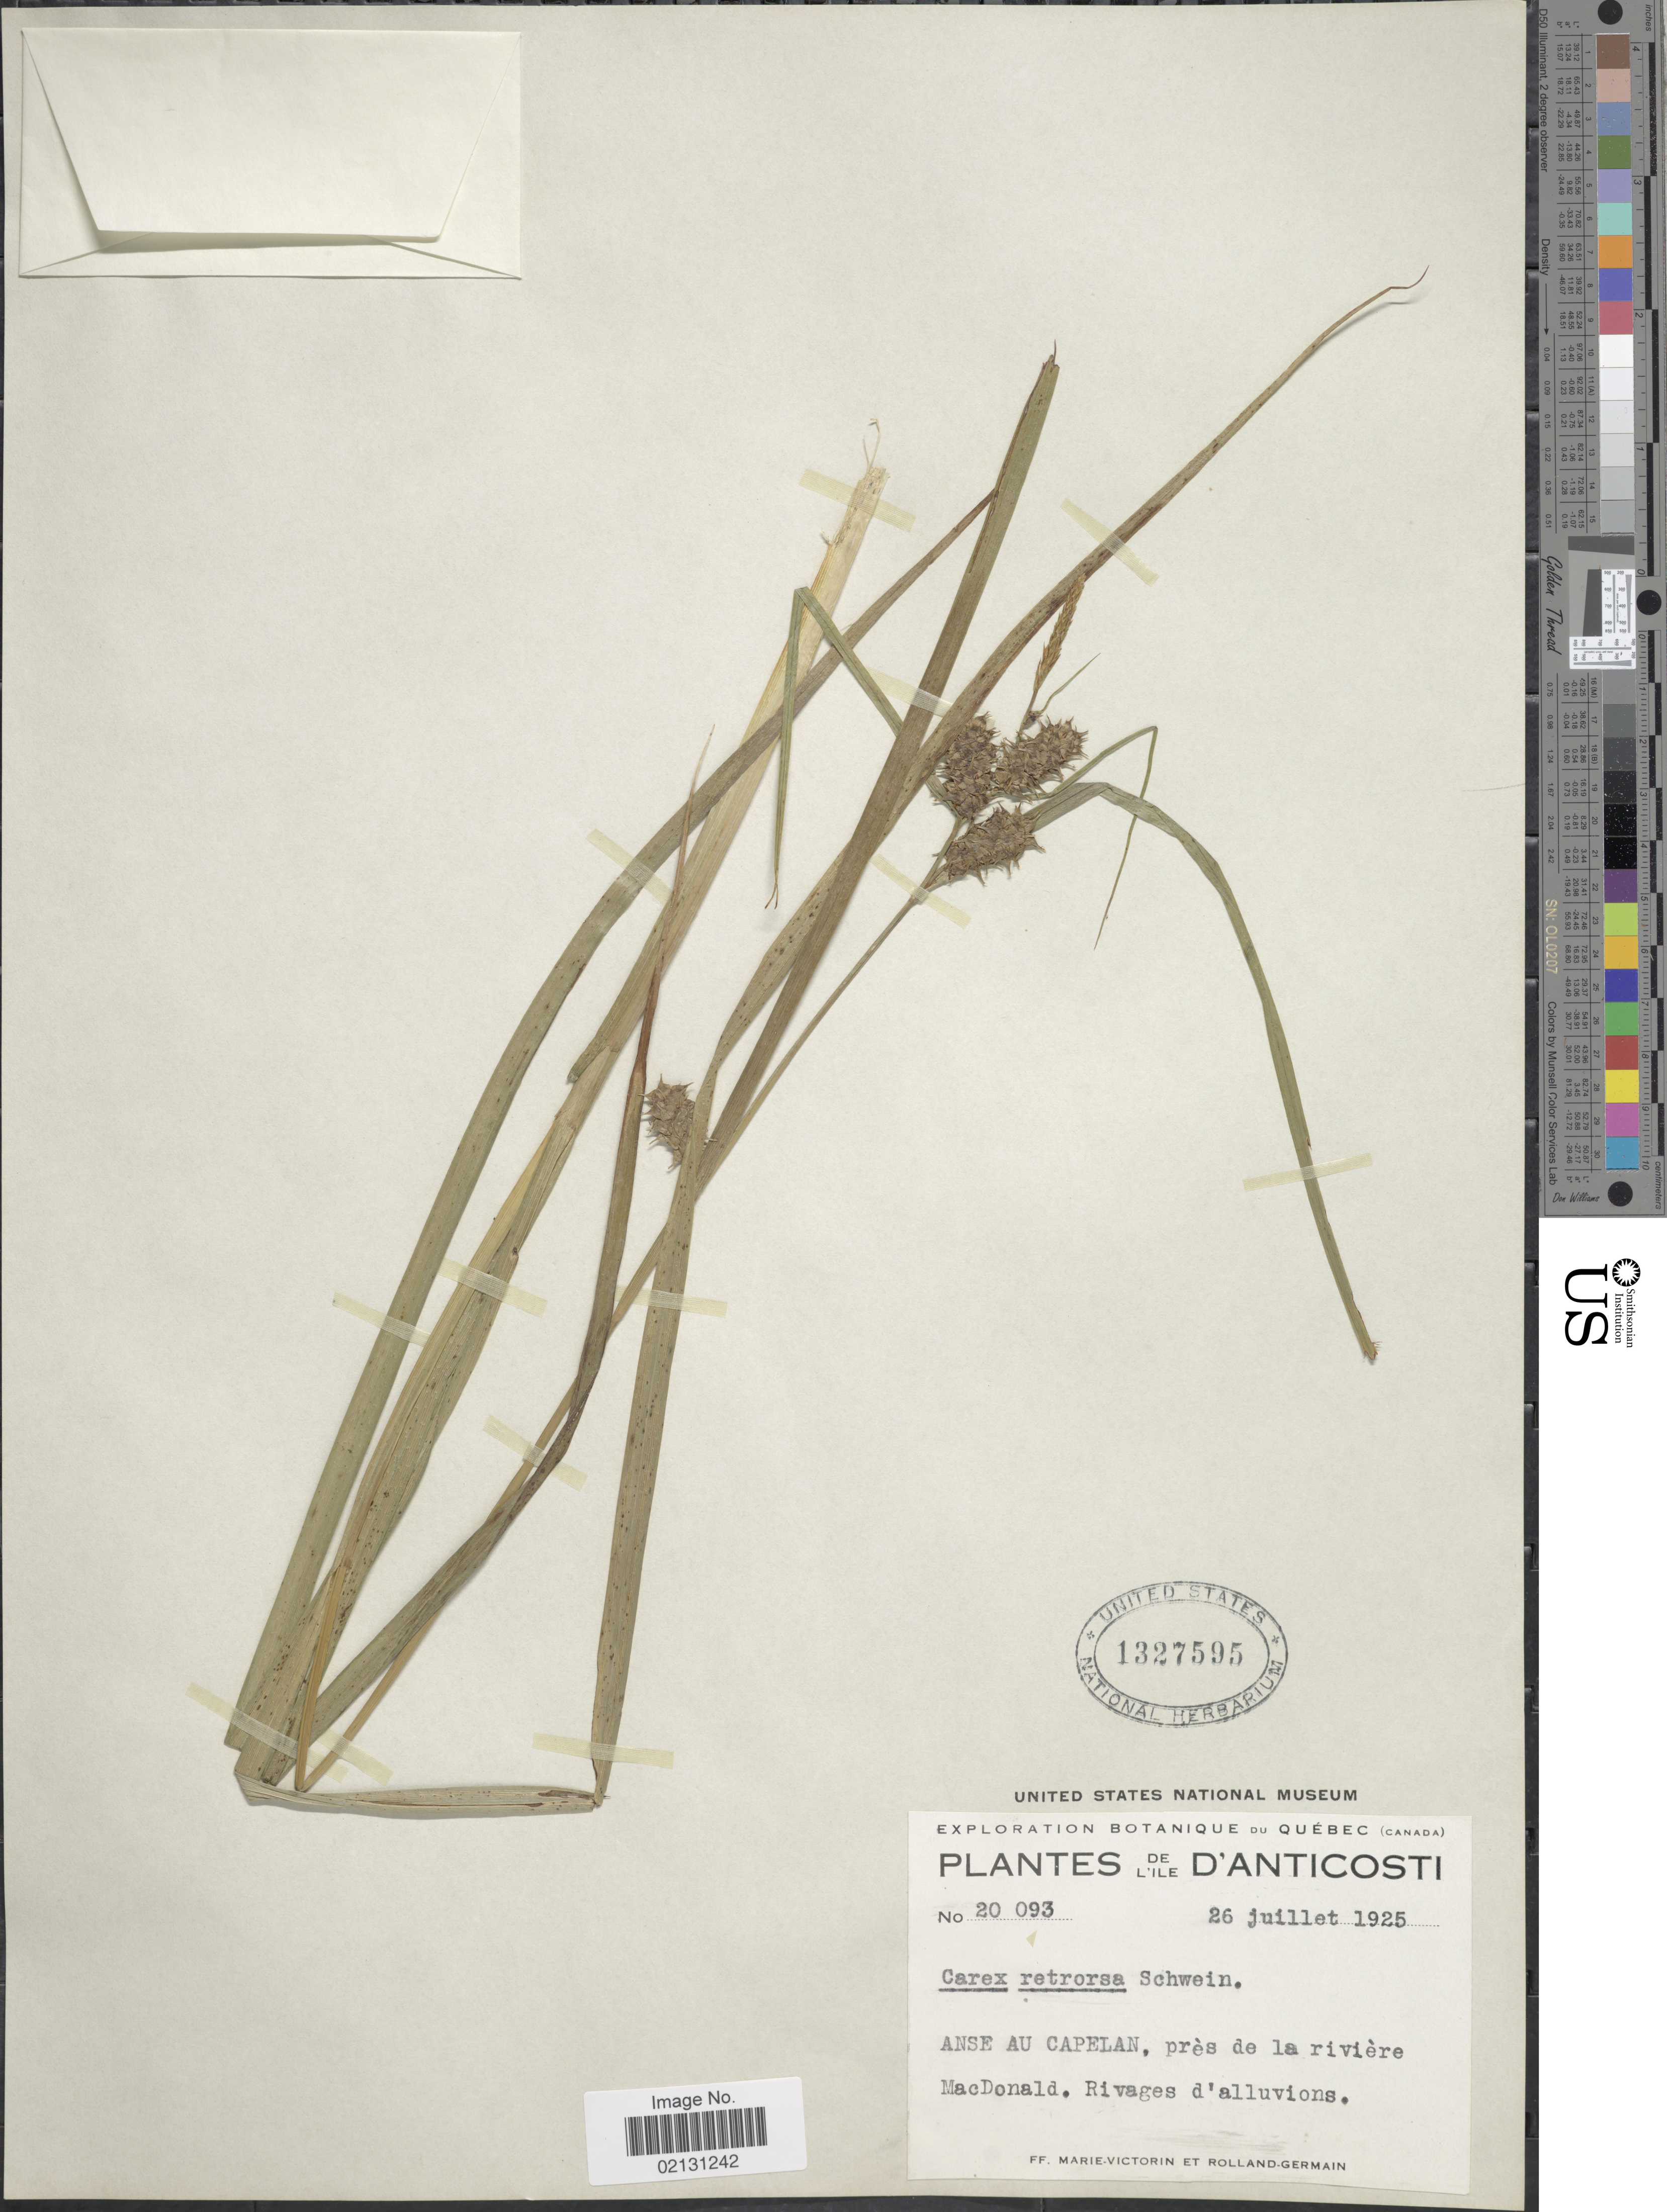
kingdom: Plantae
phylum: Tracheophyta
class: Liliopsida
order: Poales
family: Cyperaceae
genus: Carex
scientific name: Carex retrorsa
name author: Schwein.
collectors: F. Marie-Victorin & Rolland-Germain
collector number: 20093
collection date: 1925-07-26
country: Canada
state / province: Quebec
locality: De L'Ile D'Anticosti, Anse Au Capelan, près de la rivière MacDonald. Rivages d'alluvions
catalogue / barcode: US 1327595